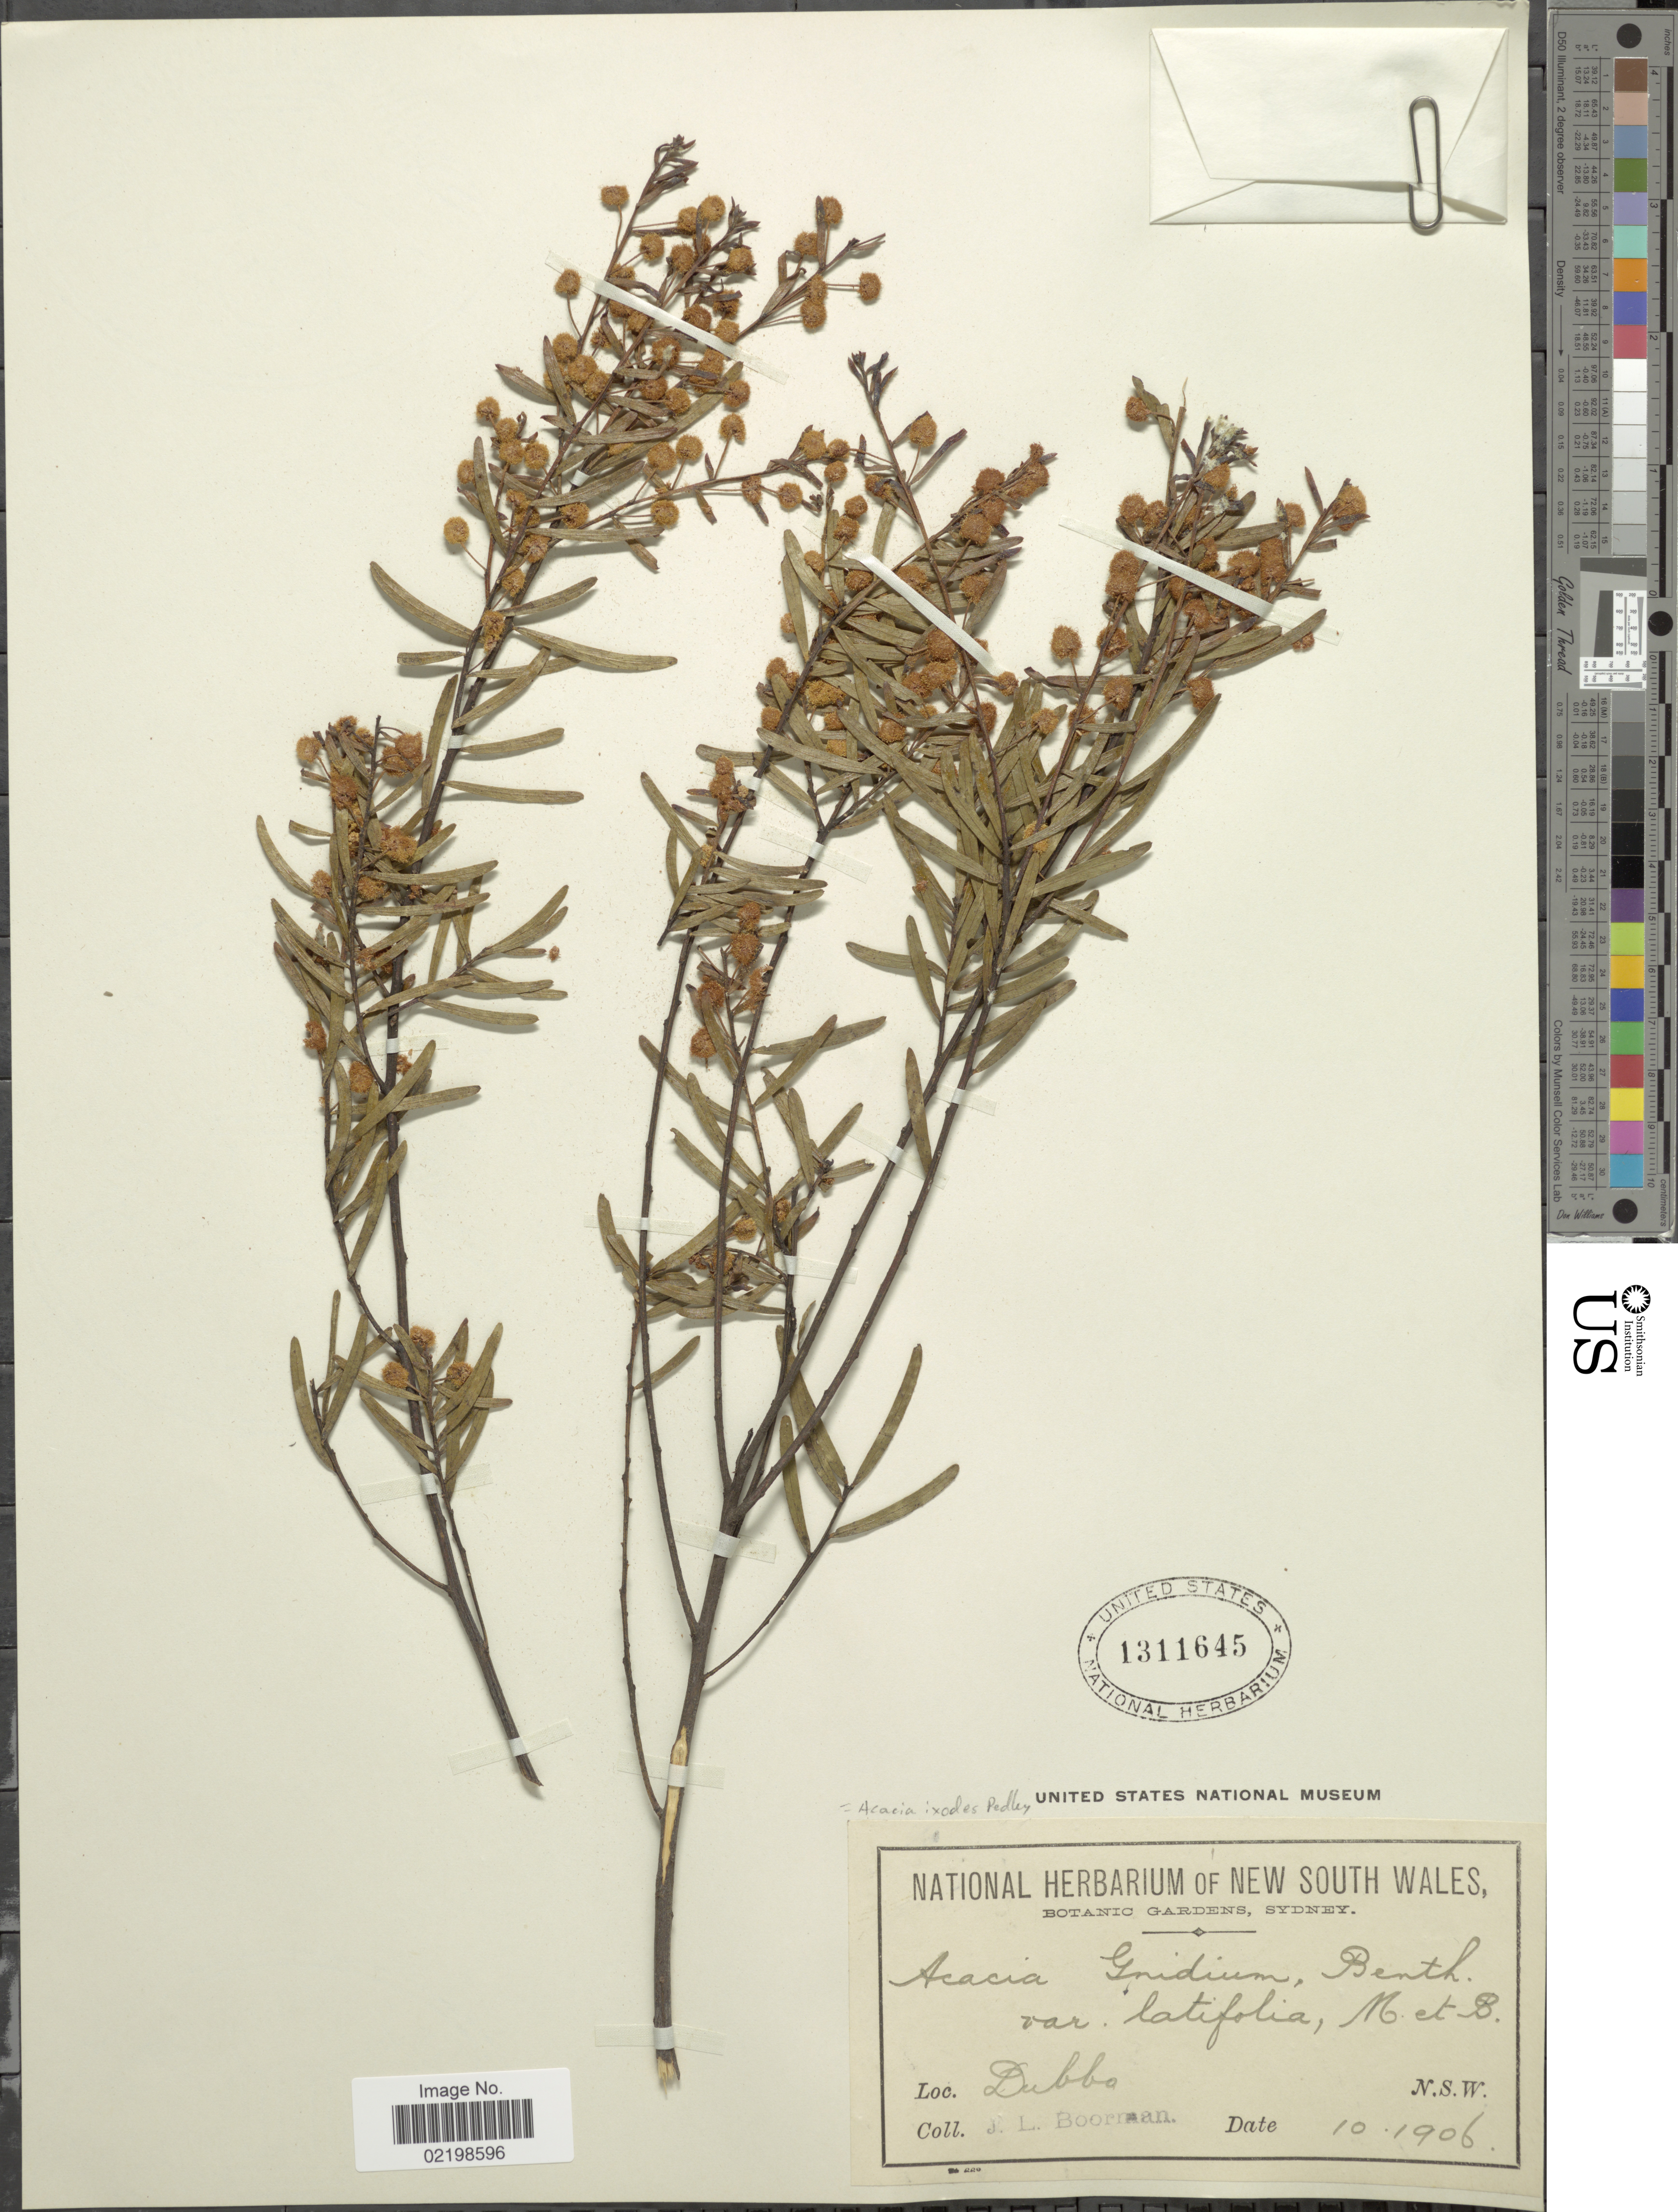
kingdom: Plantae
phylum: Tracheophyta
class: Magnoliopsida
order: Fabales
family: Fabaceae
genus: Acacia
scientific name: Acacia gnidium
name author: Benth.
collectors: J. Boorman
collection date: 1906-10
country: Australia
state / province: New South Wales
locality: Dubbo. N.S.W.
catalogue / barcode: US 1311645